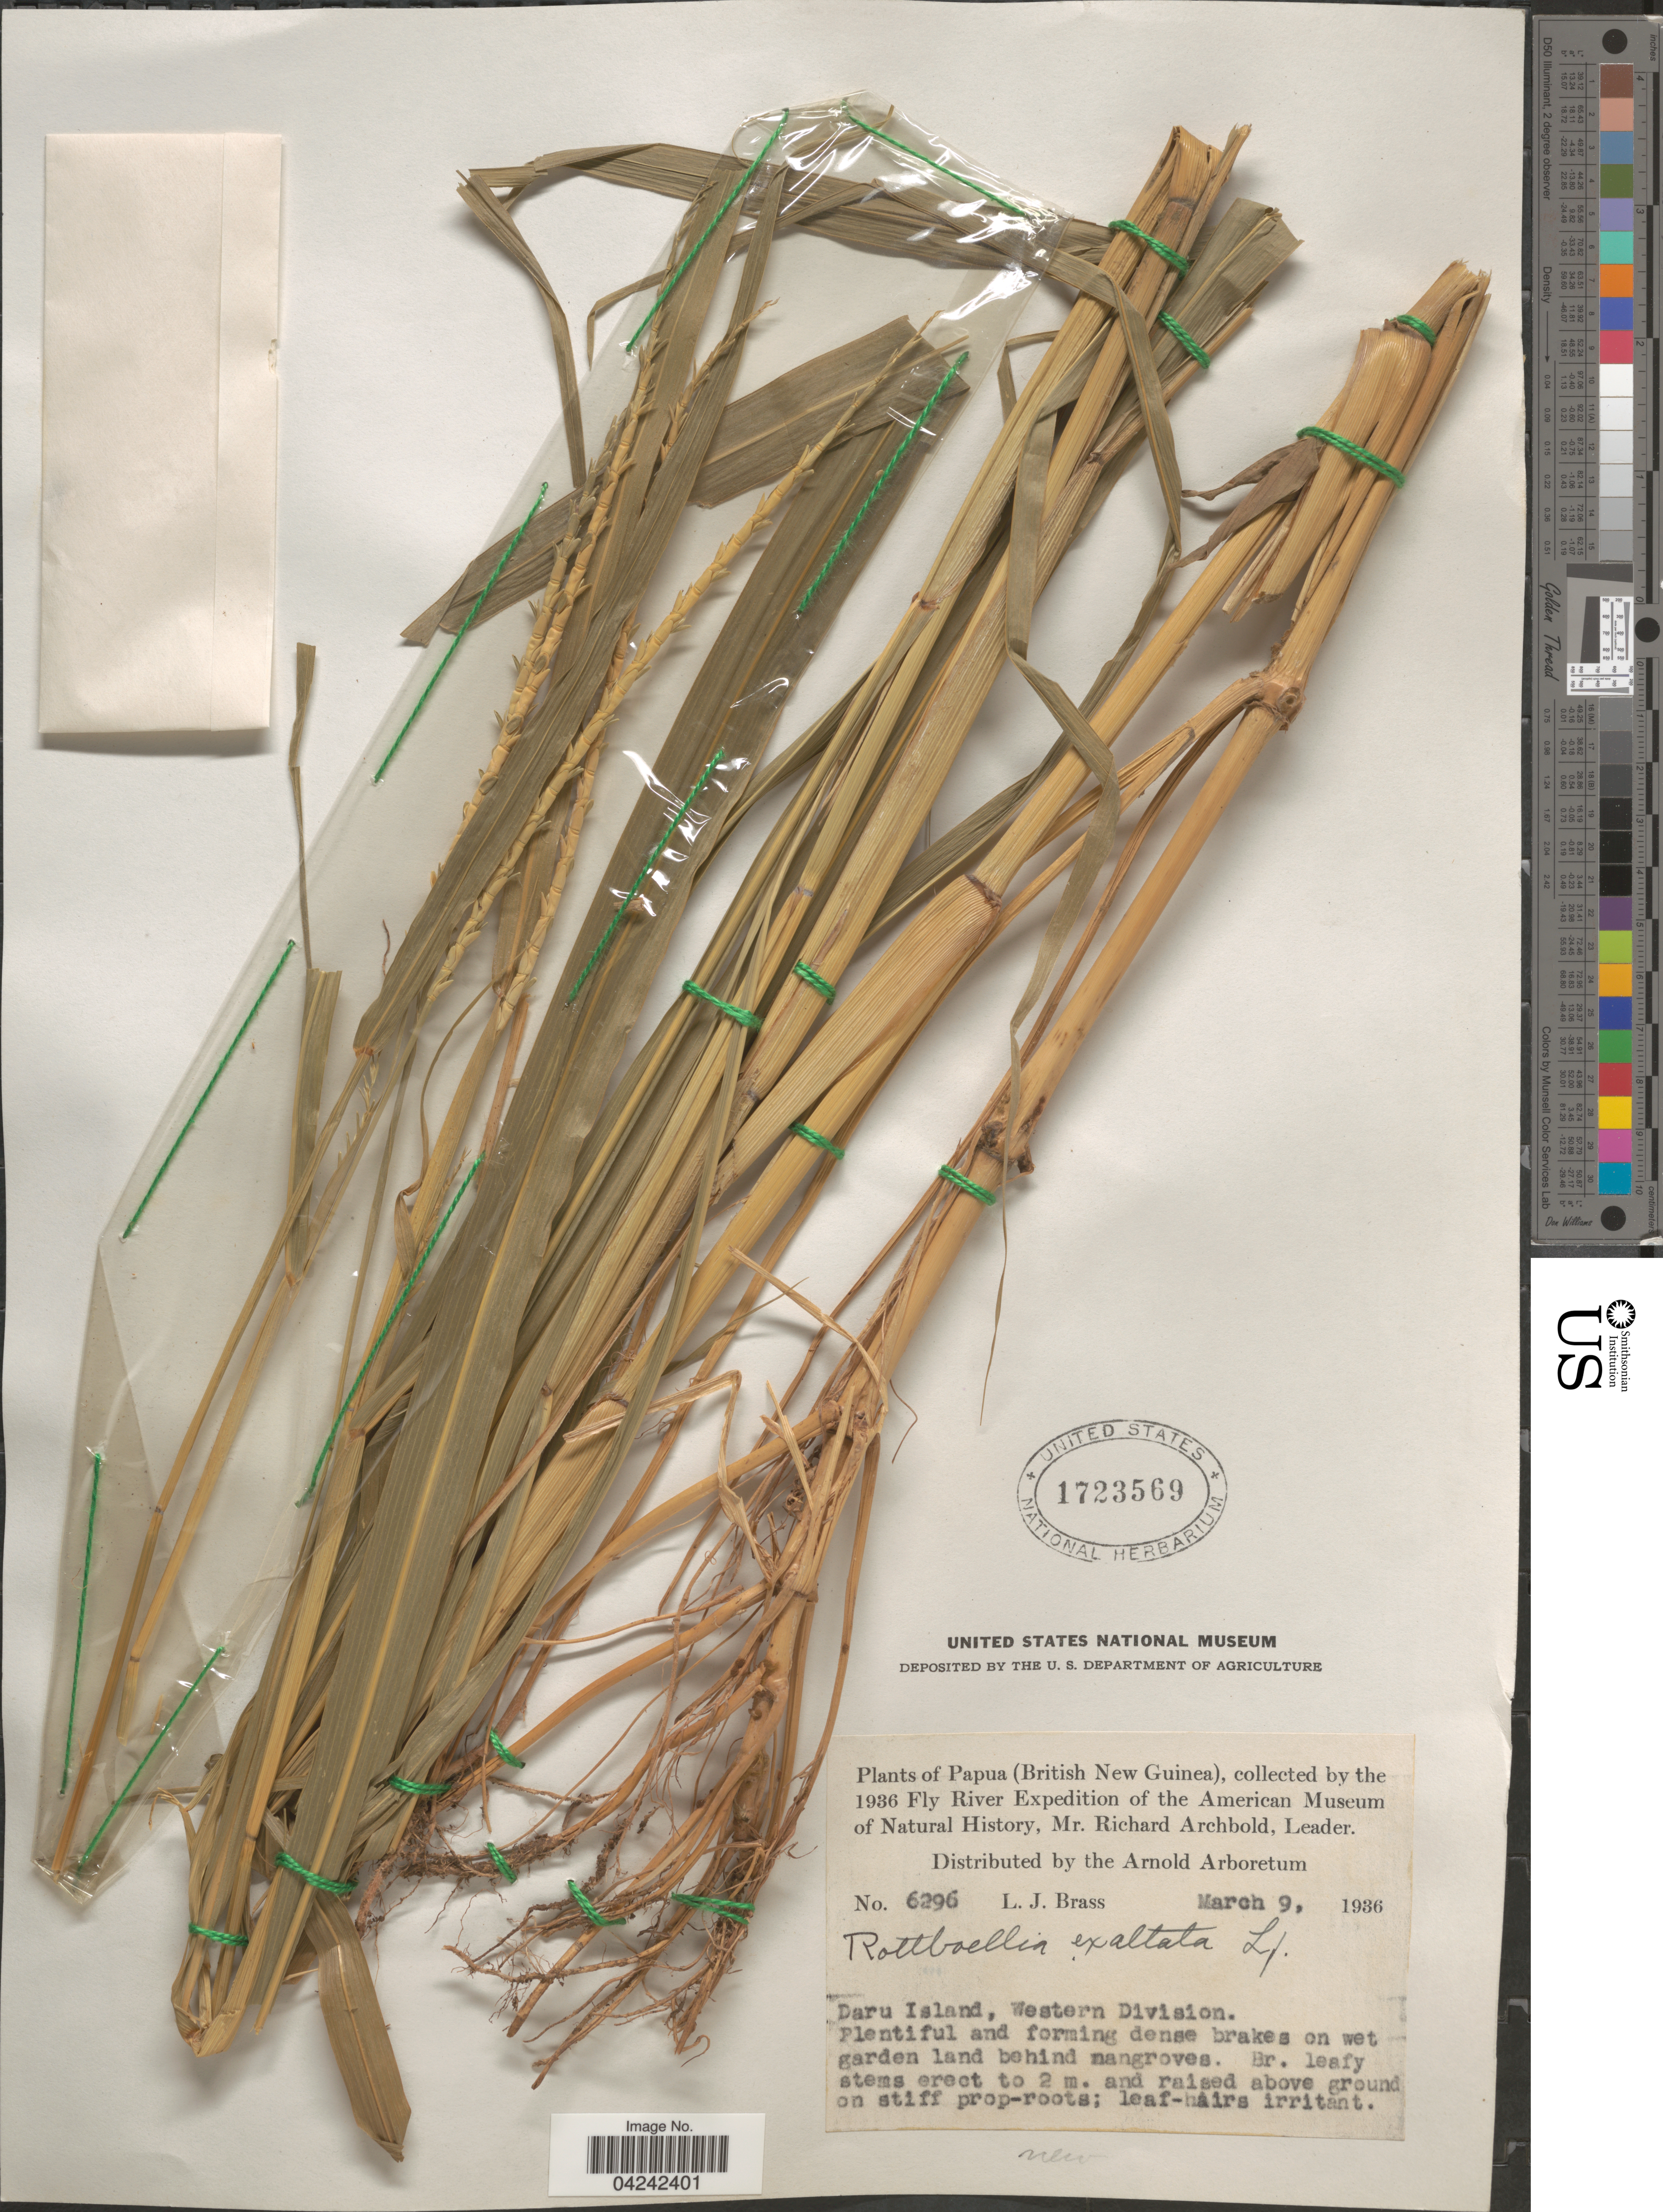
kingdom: Plantae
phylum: Tracheophyta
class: Liliopsida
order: Poales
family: Poaceae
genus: Rottboellia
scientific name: Rottboellia cochinchinensis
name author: (Lour.) Clayton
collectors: L. J. Brass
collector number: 6296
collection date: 1936-03-09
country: Papua New Guinea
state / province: Manus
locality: Papua (British New Guinea), the 1936 Fly River Expedition of the American Museum of Natural History. Daru Island, Western Division.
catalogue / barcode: US 1723569